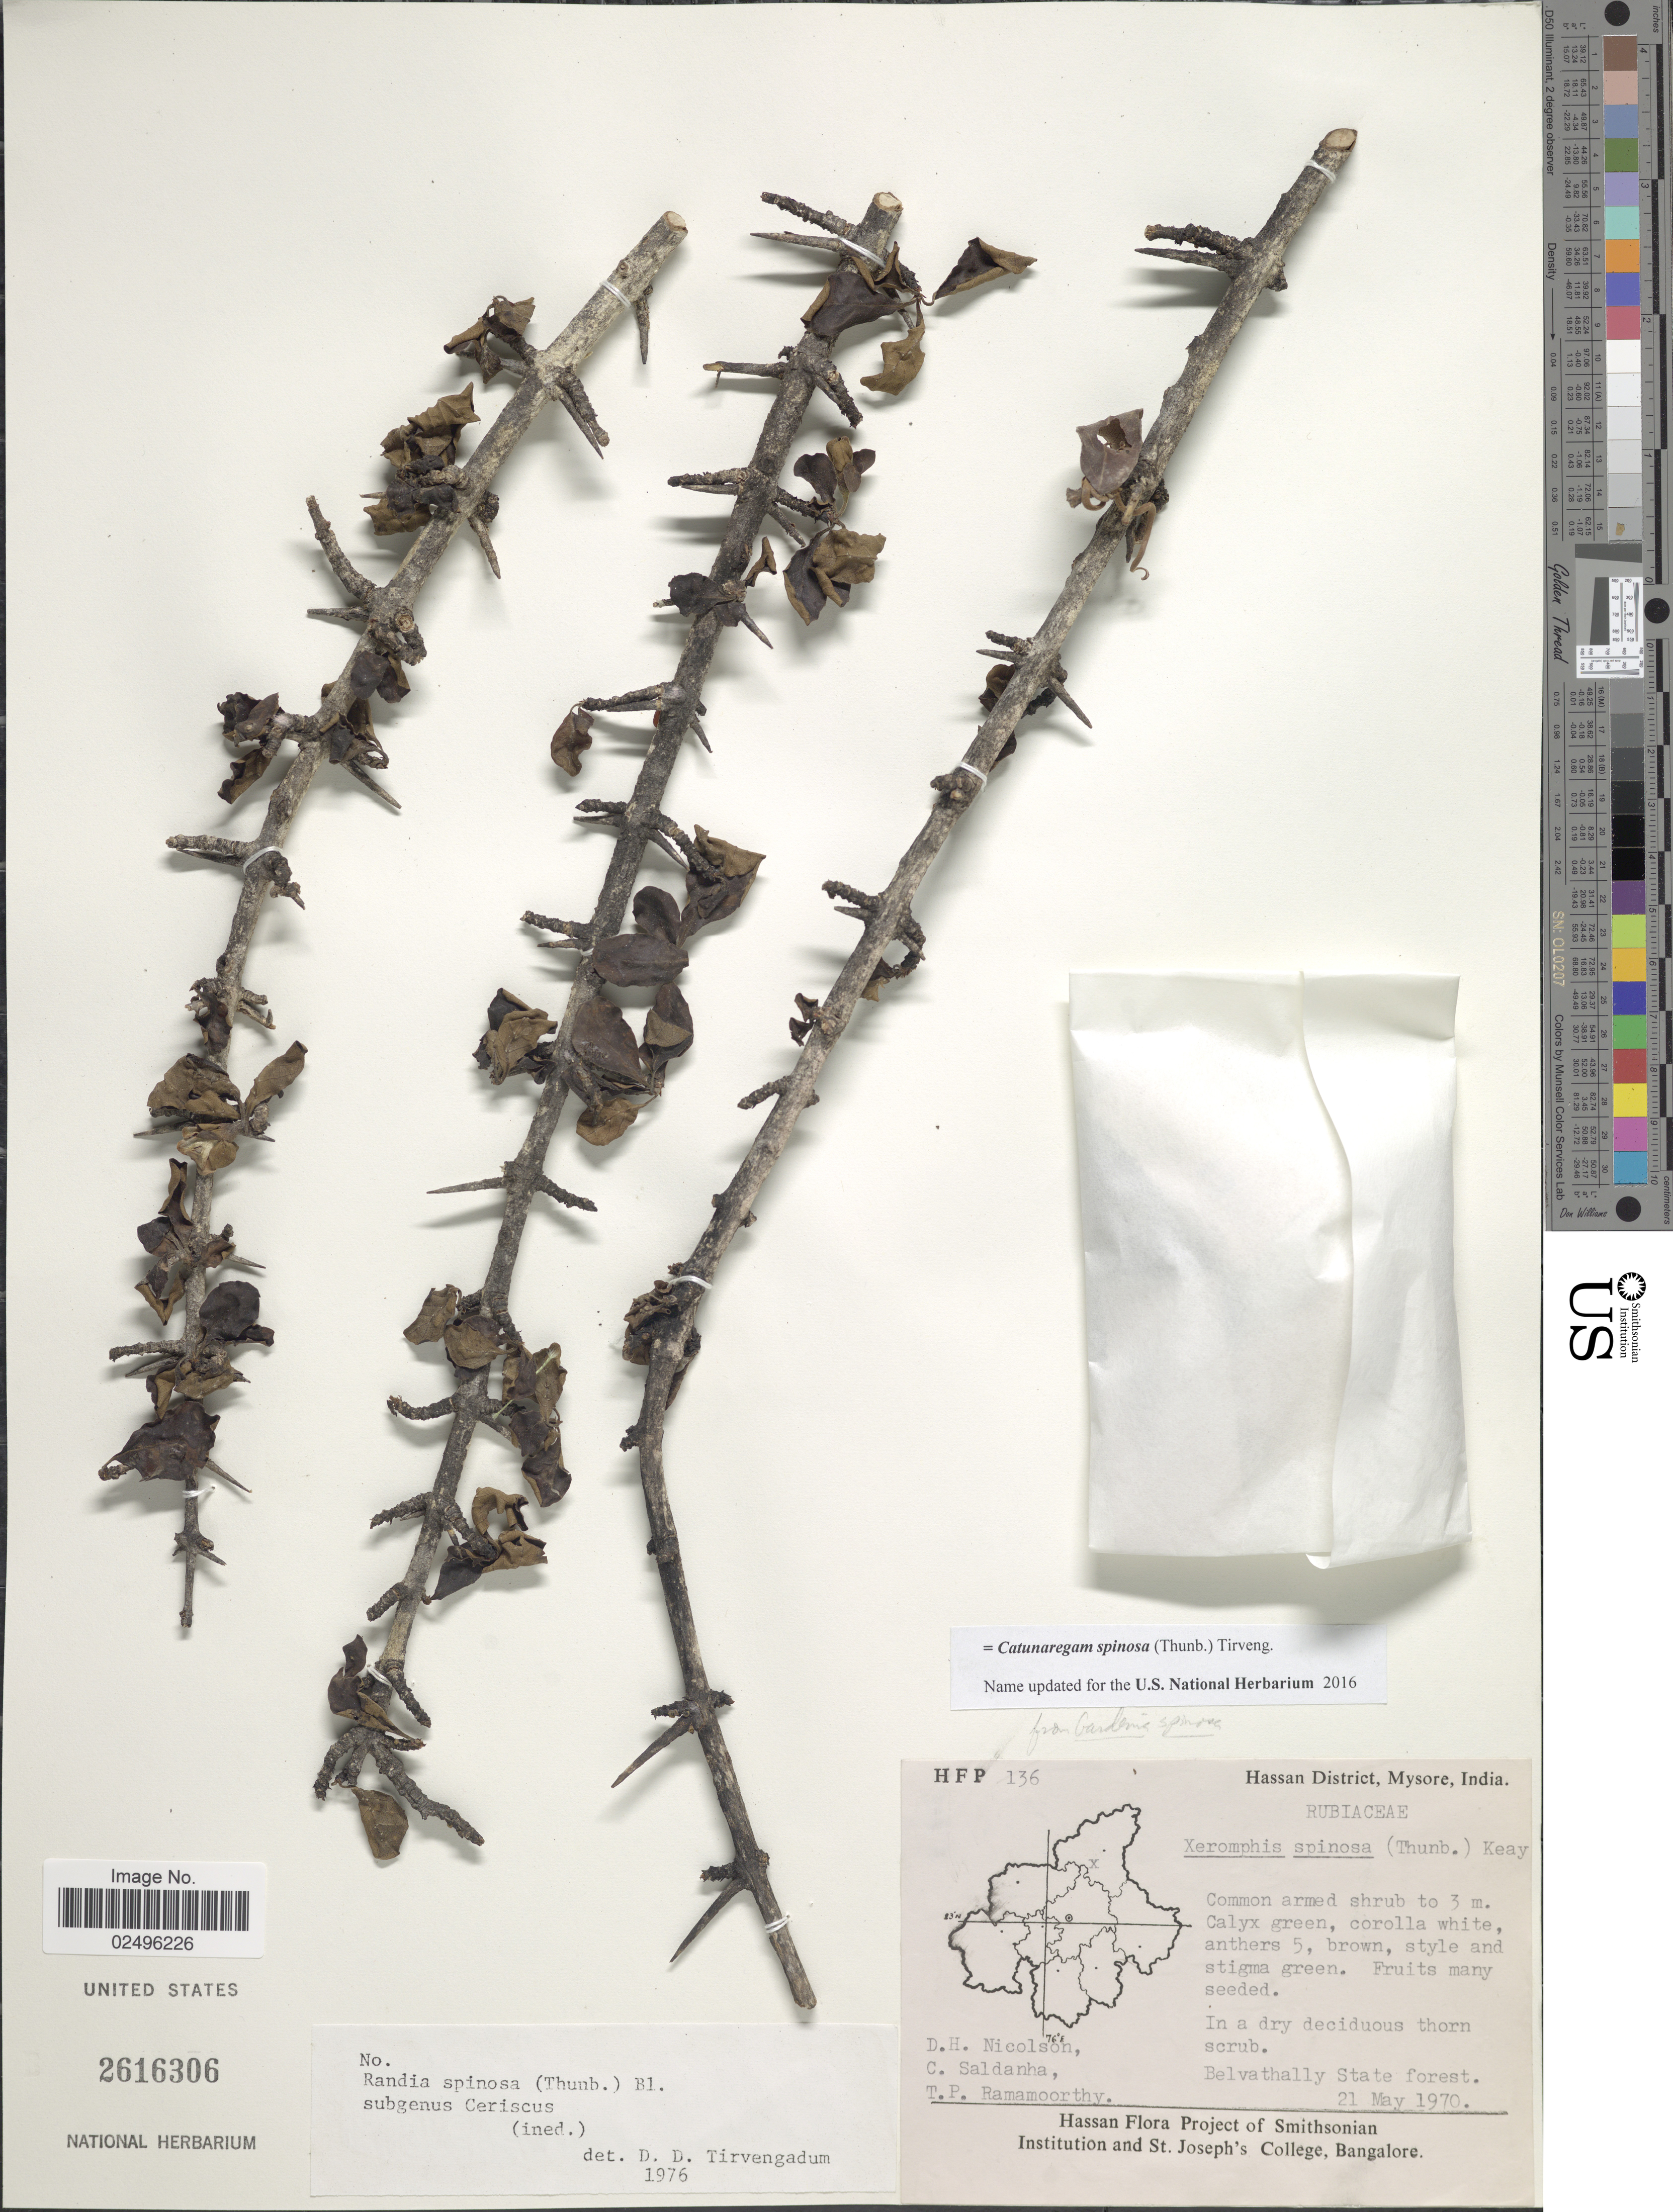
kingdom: Plantae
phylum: Tracheophyta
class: Magnoliopsida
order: Gentianales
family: Rubiaceae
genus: Catunaregam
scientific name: Catunaregam spinosa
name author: (Thunb.) Tirveng.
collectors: D. H. Nicolson, C. Saldanha & T. P. Ramamoorthy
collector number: HFP136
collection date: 1970-05-21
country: India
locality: Hassan District, Mysore, Belvathally State Forest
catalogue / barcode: US 2616306